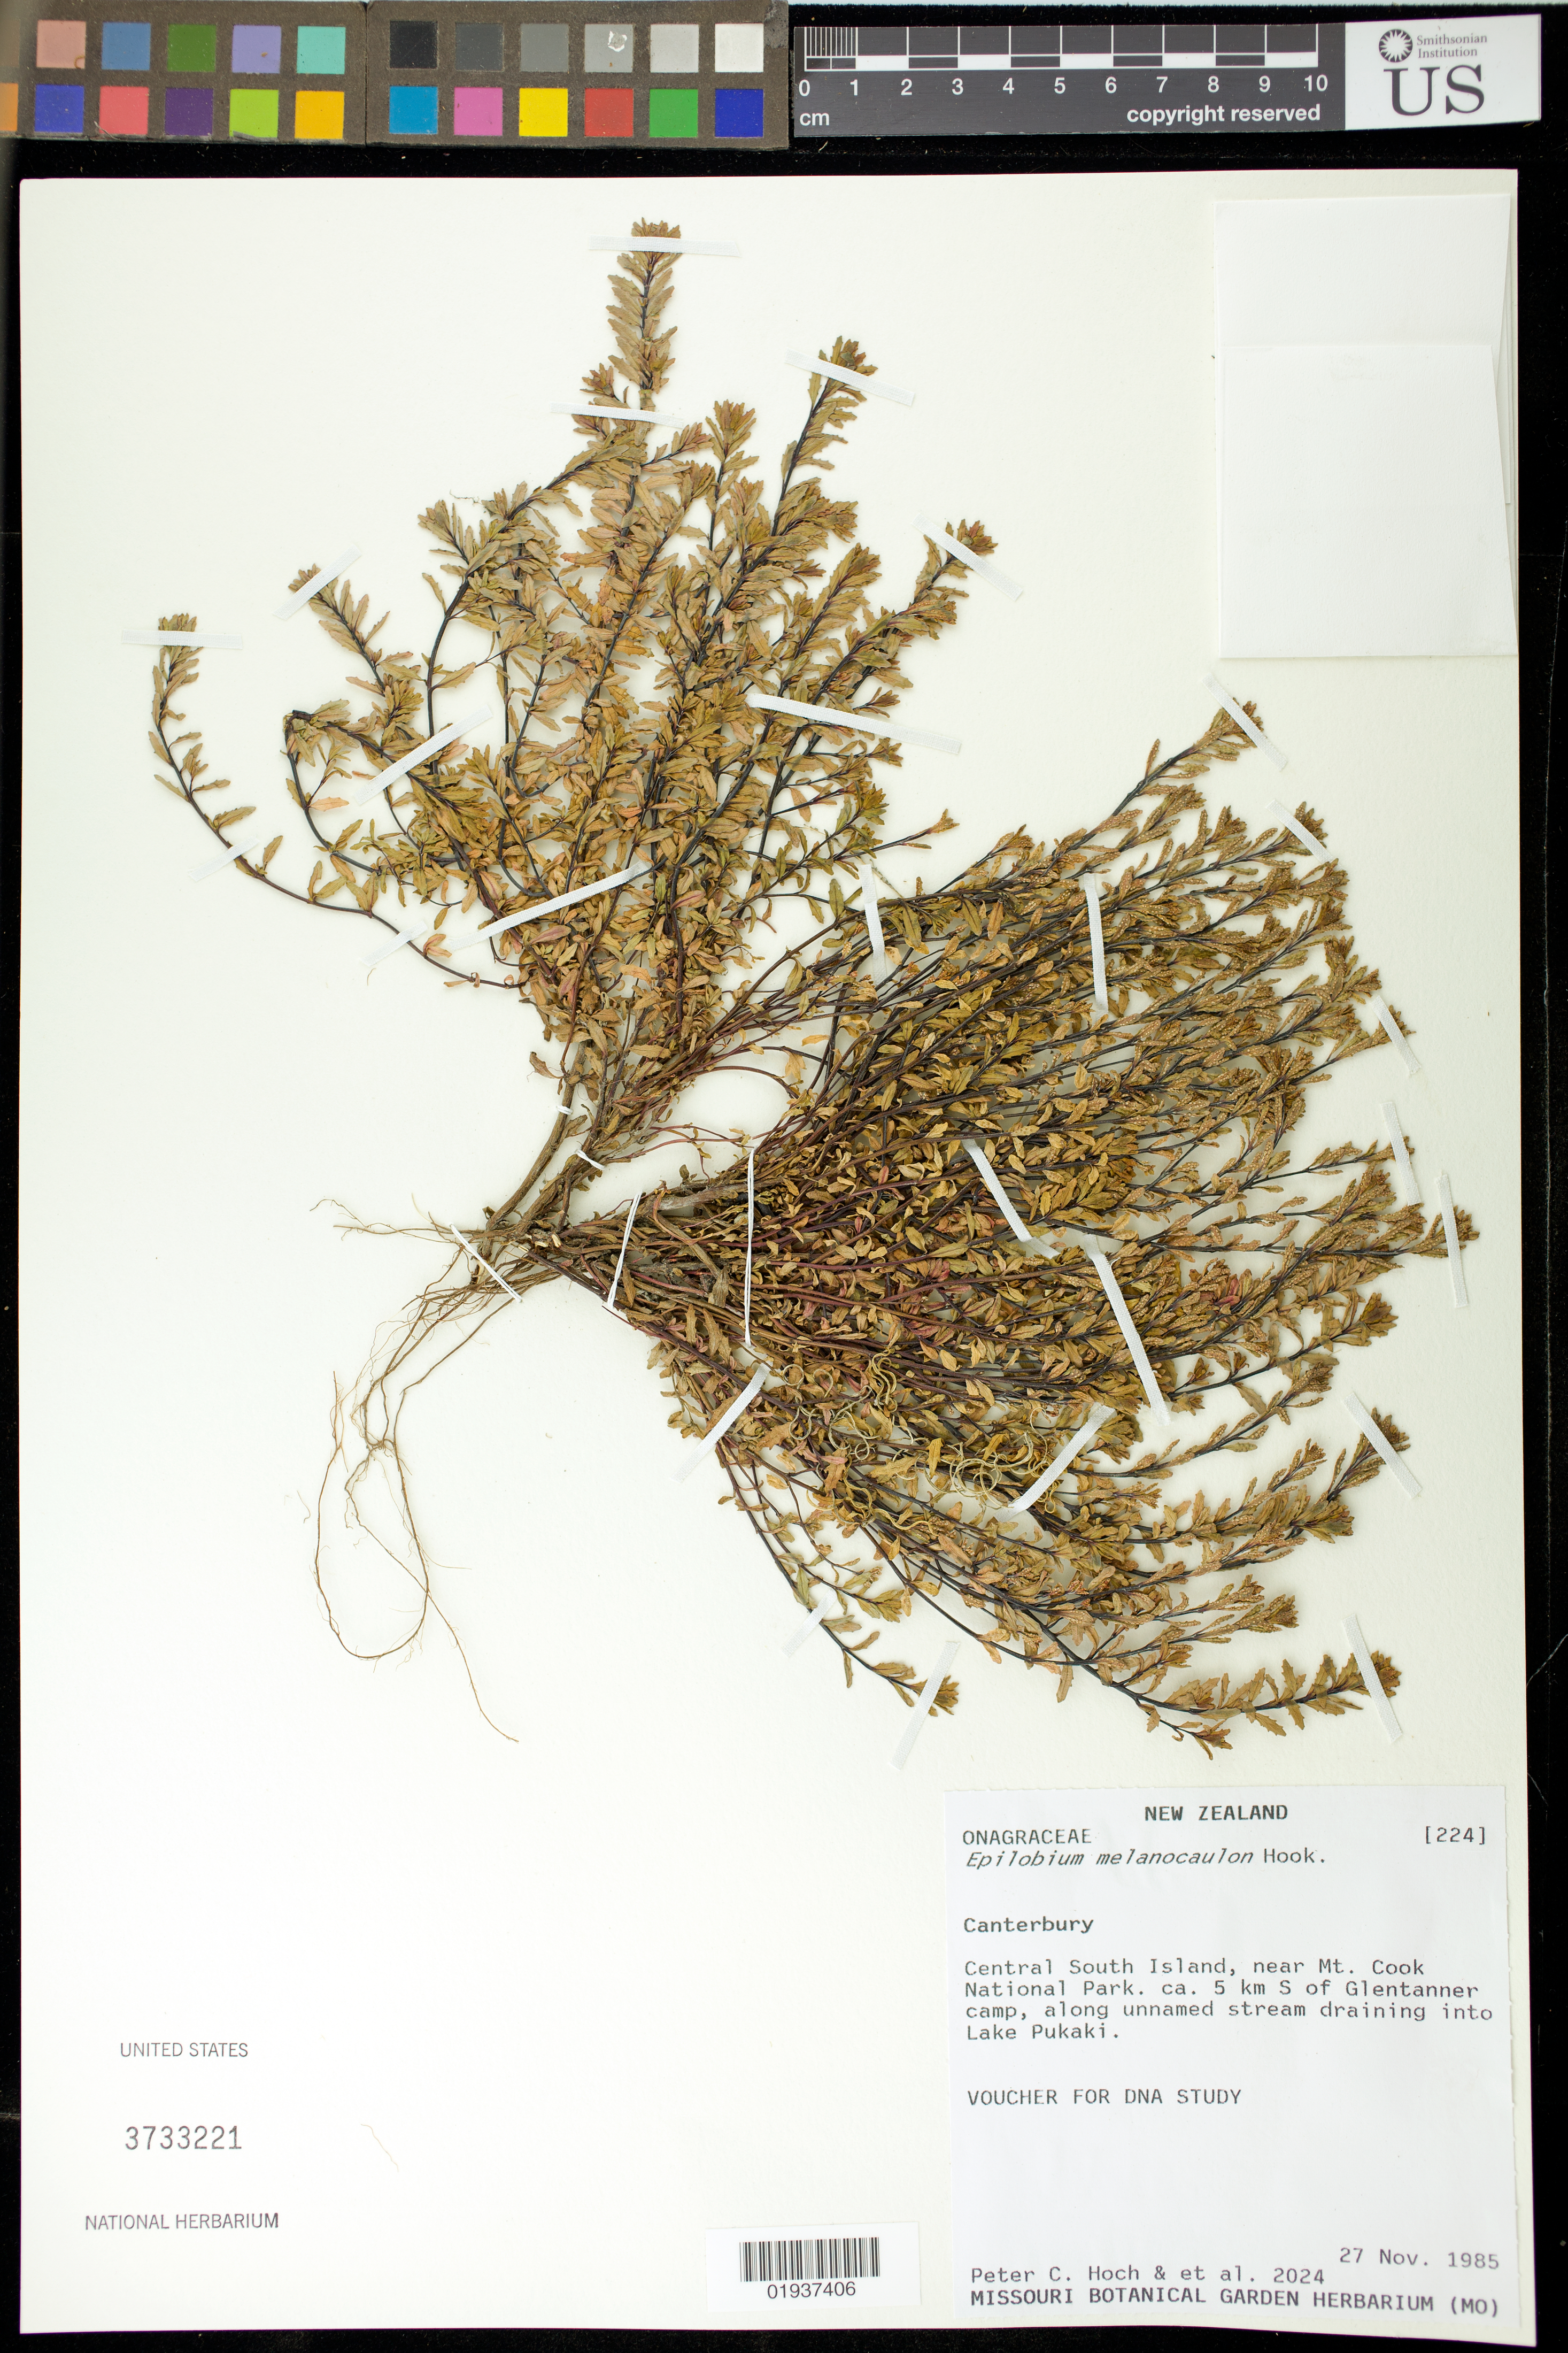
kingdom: Plantae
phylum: Tracheophyta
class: Magnoliopsida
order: Myrtales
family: Onagraceae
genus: Epilobium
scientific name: Epilobium melanocaulon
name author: Hook.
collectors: P. C. Hoch & et al.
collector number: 2024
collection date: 1985-11-27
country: New Zealand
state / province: Canterbury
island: South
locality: Central South Island, near Mt. Cook National Park. ca. 5 km S of Glentanner camp, along unnamed stream draining into Lake Pukaki.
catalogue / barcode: US 3733221